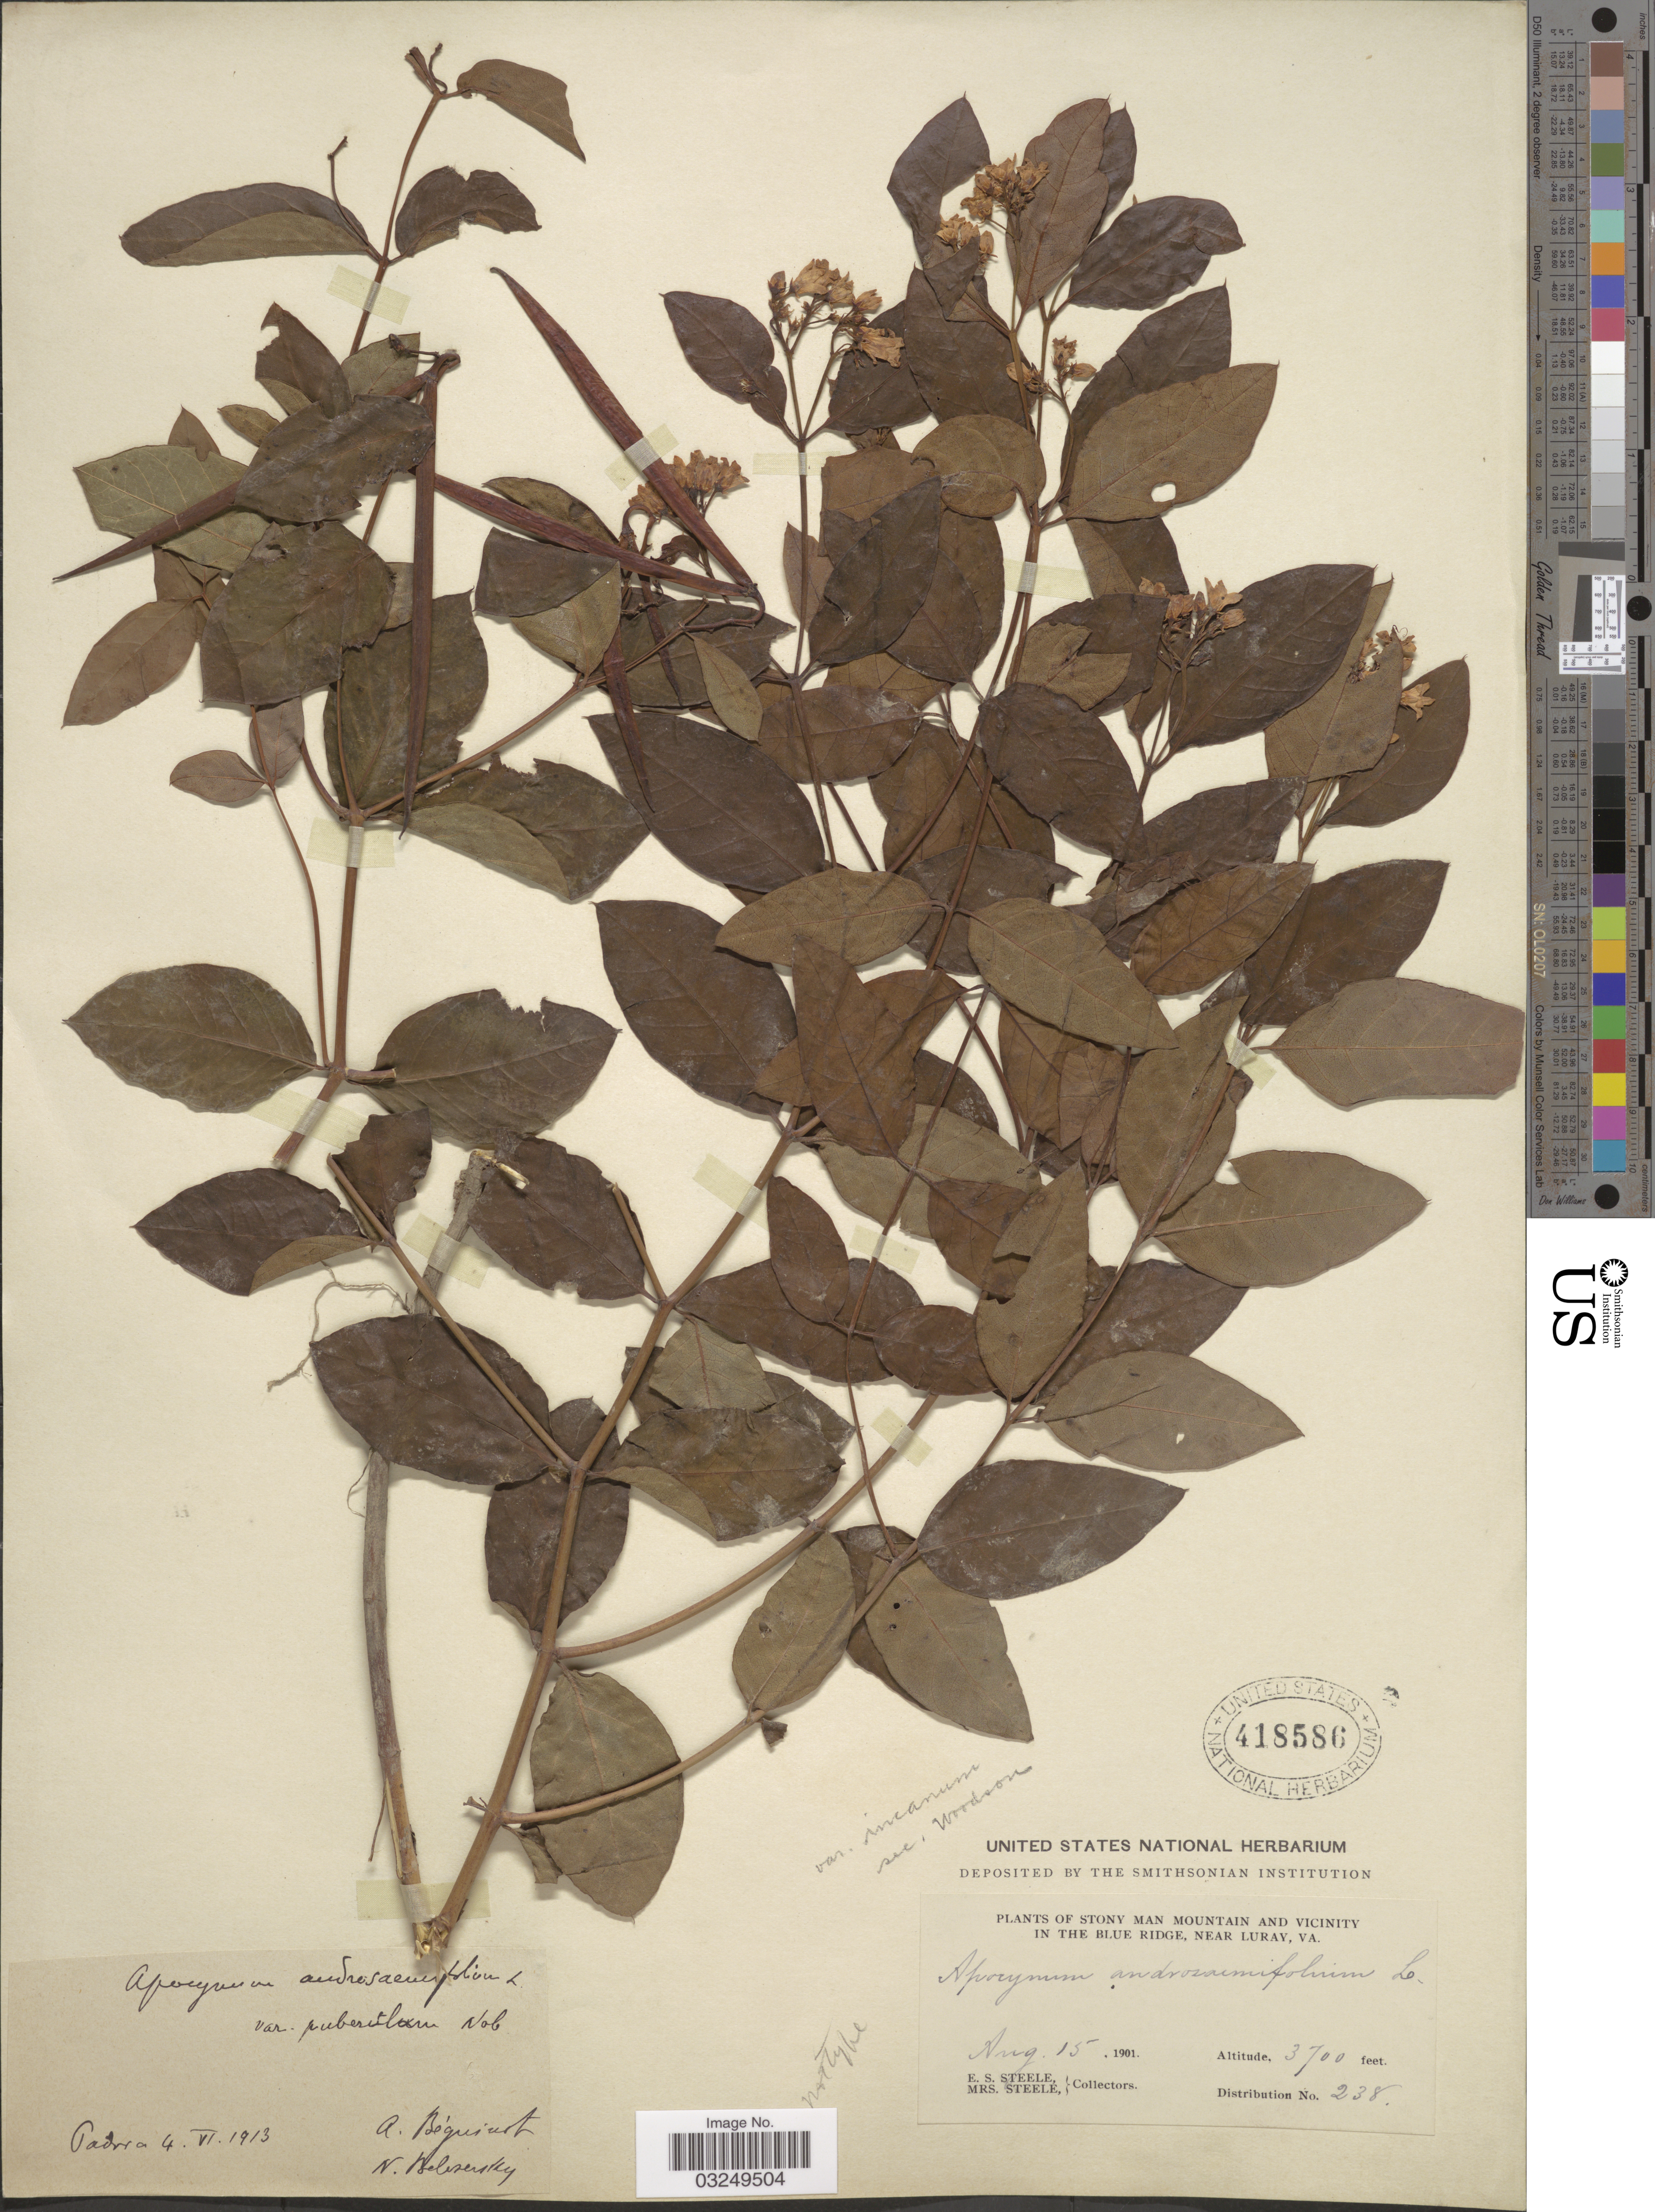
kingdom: Plantae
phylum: Tracheophyta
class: Magnoliopsida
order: Gentianales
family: Apocynaceae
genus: Apocynum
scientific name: Apocynum androsaemifolium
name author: L.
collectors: E. Steele & Mrs. E. S. Steele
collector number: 238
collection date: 1901-08-15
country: United States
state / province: Virginia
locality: Stony Man Mountain and Vicinity. In the Blue Ridge, near Luray, Va.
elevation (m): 1128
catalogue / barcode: US 418586